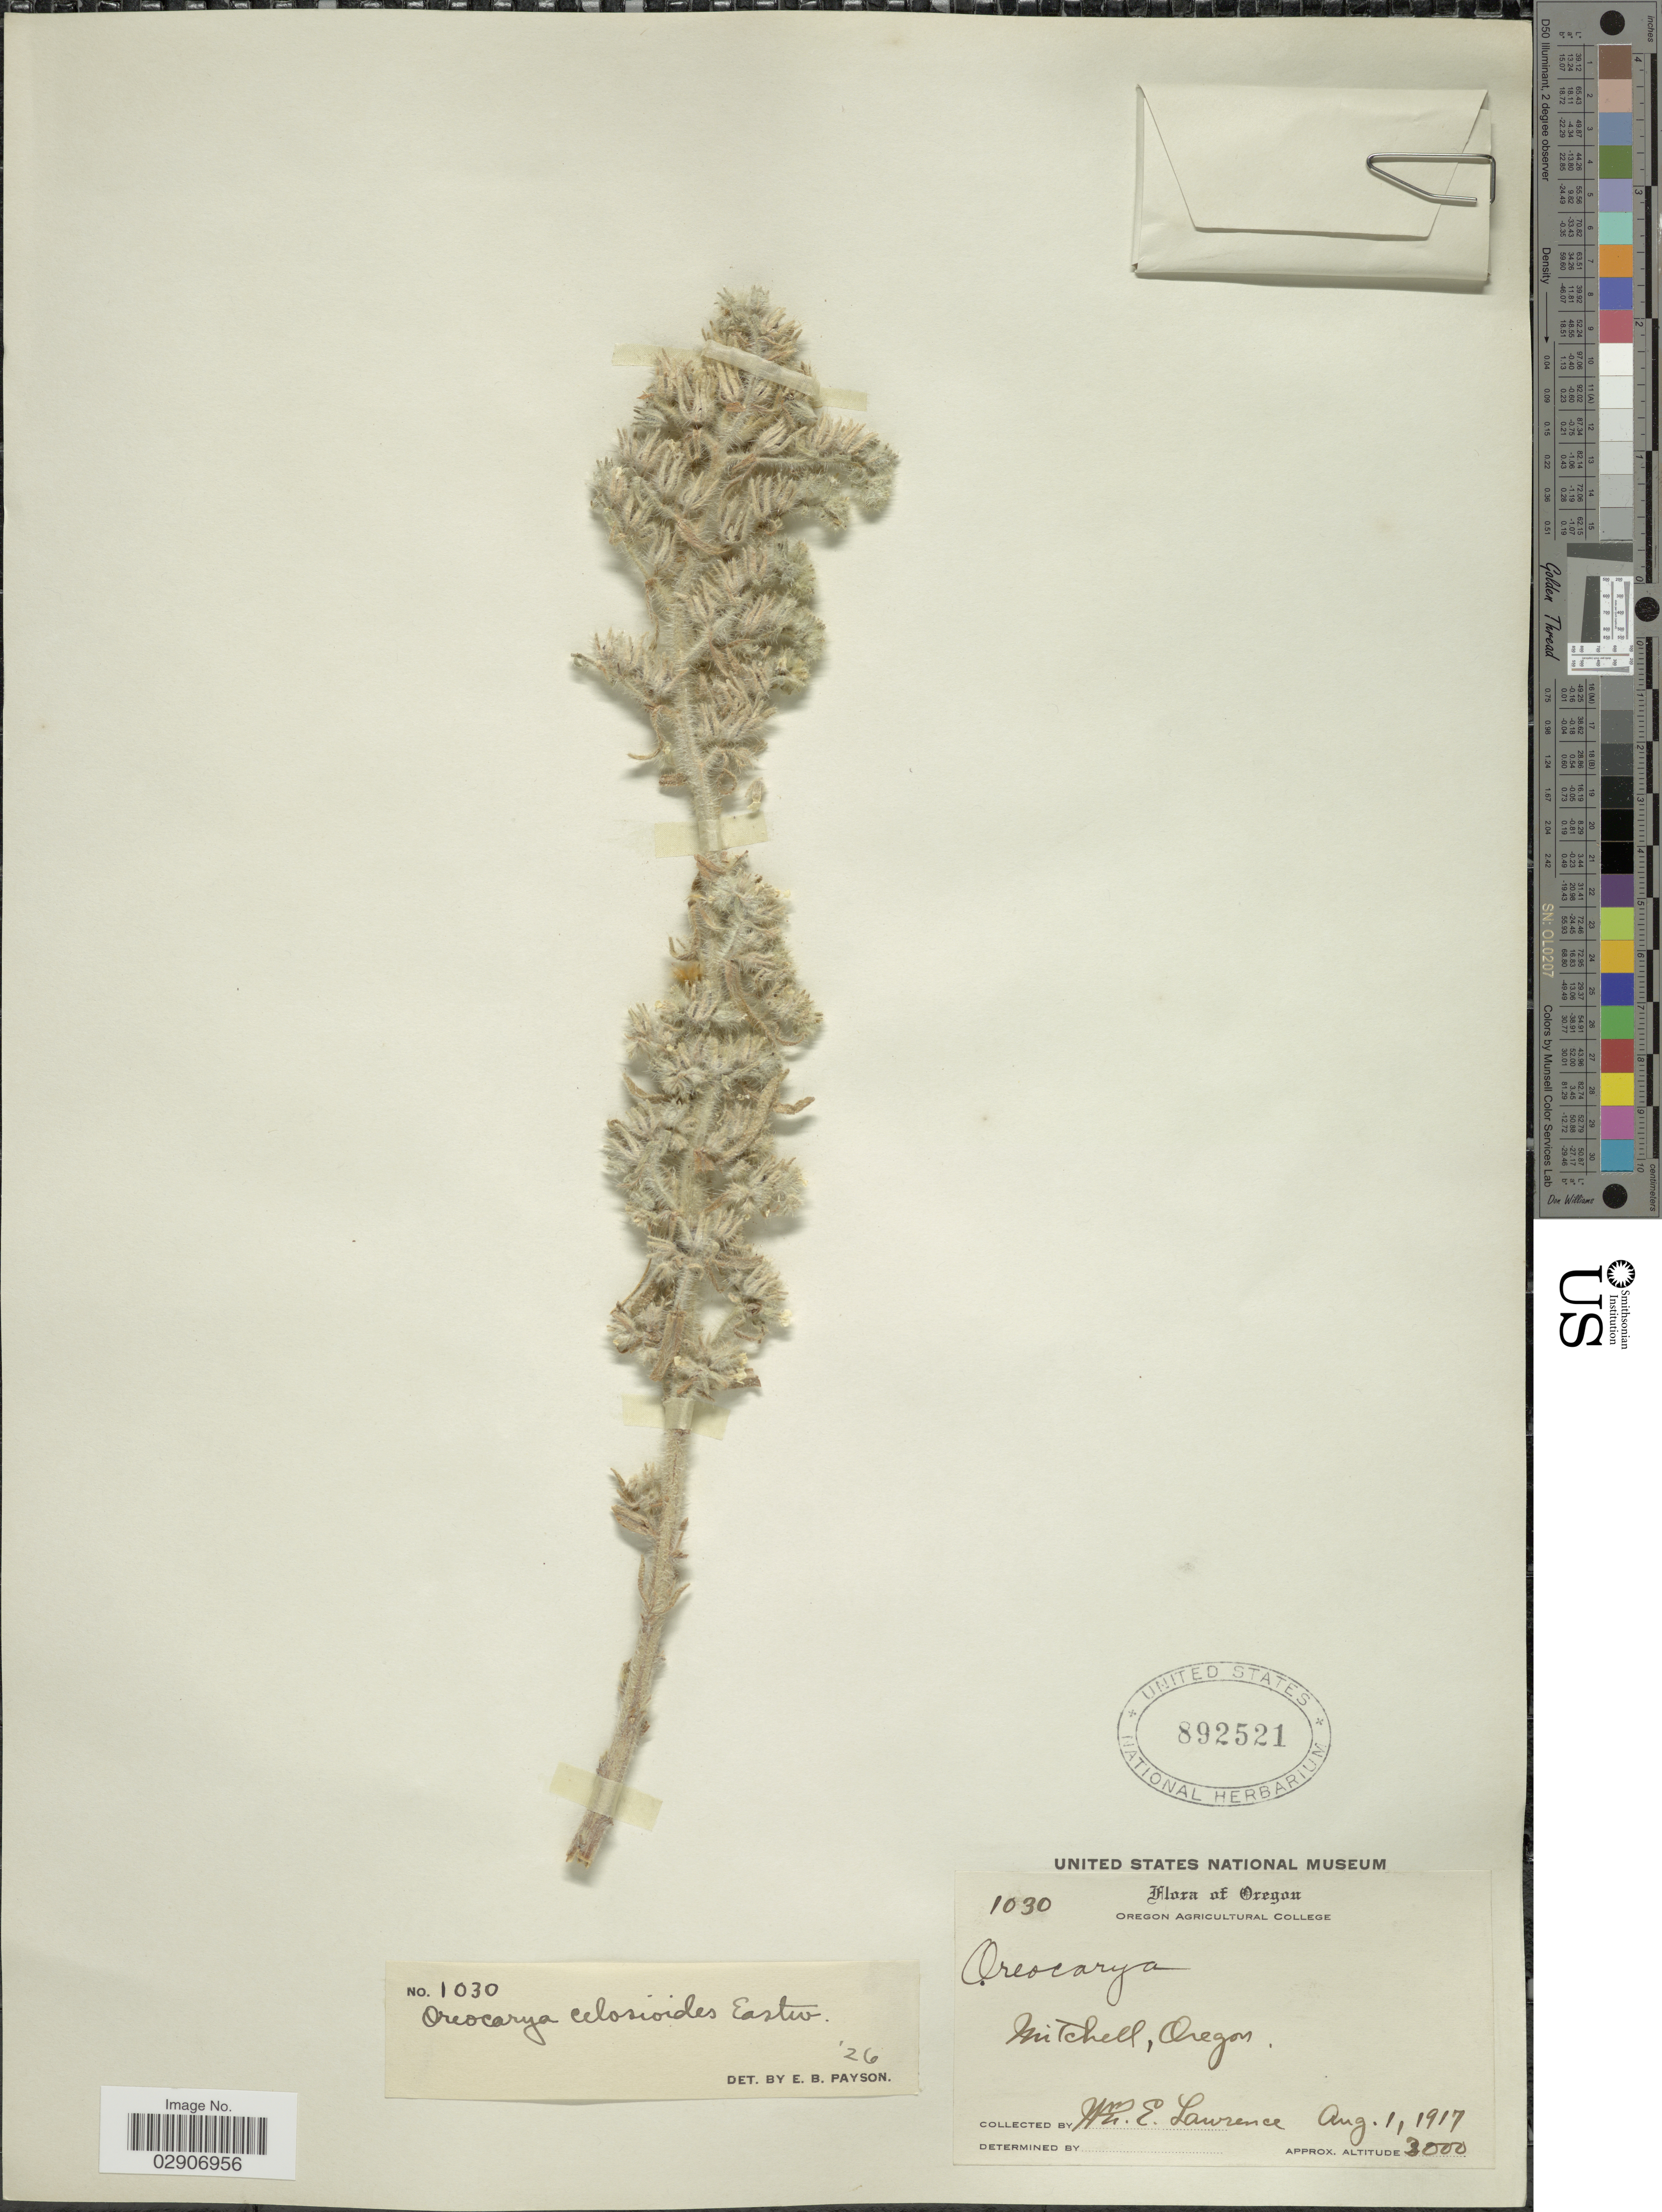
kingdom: Plantae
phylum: Tracheophyta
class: Magnoliopsida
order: Boraginales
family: Boraginaceae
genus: Cryptantha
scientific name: Cryptantha celosioides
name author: (Eastw.) Payson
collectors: W. Lawrence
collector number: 1030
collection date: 1917-08-01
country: United States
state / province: Oregon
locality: Mitchell, Oregon.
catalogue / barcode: US 892521